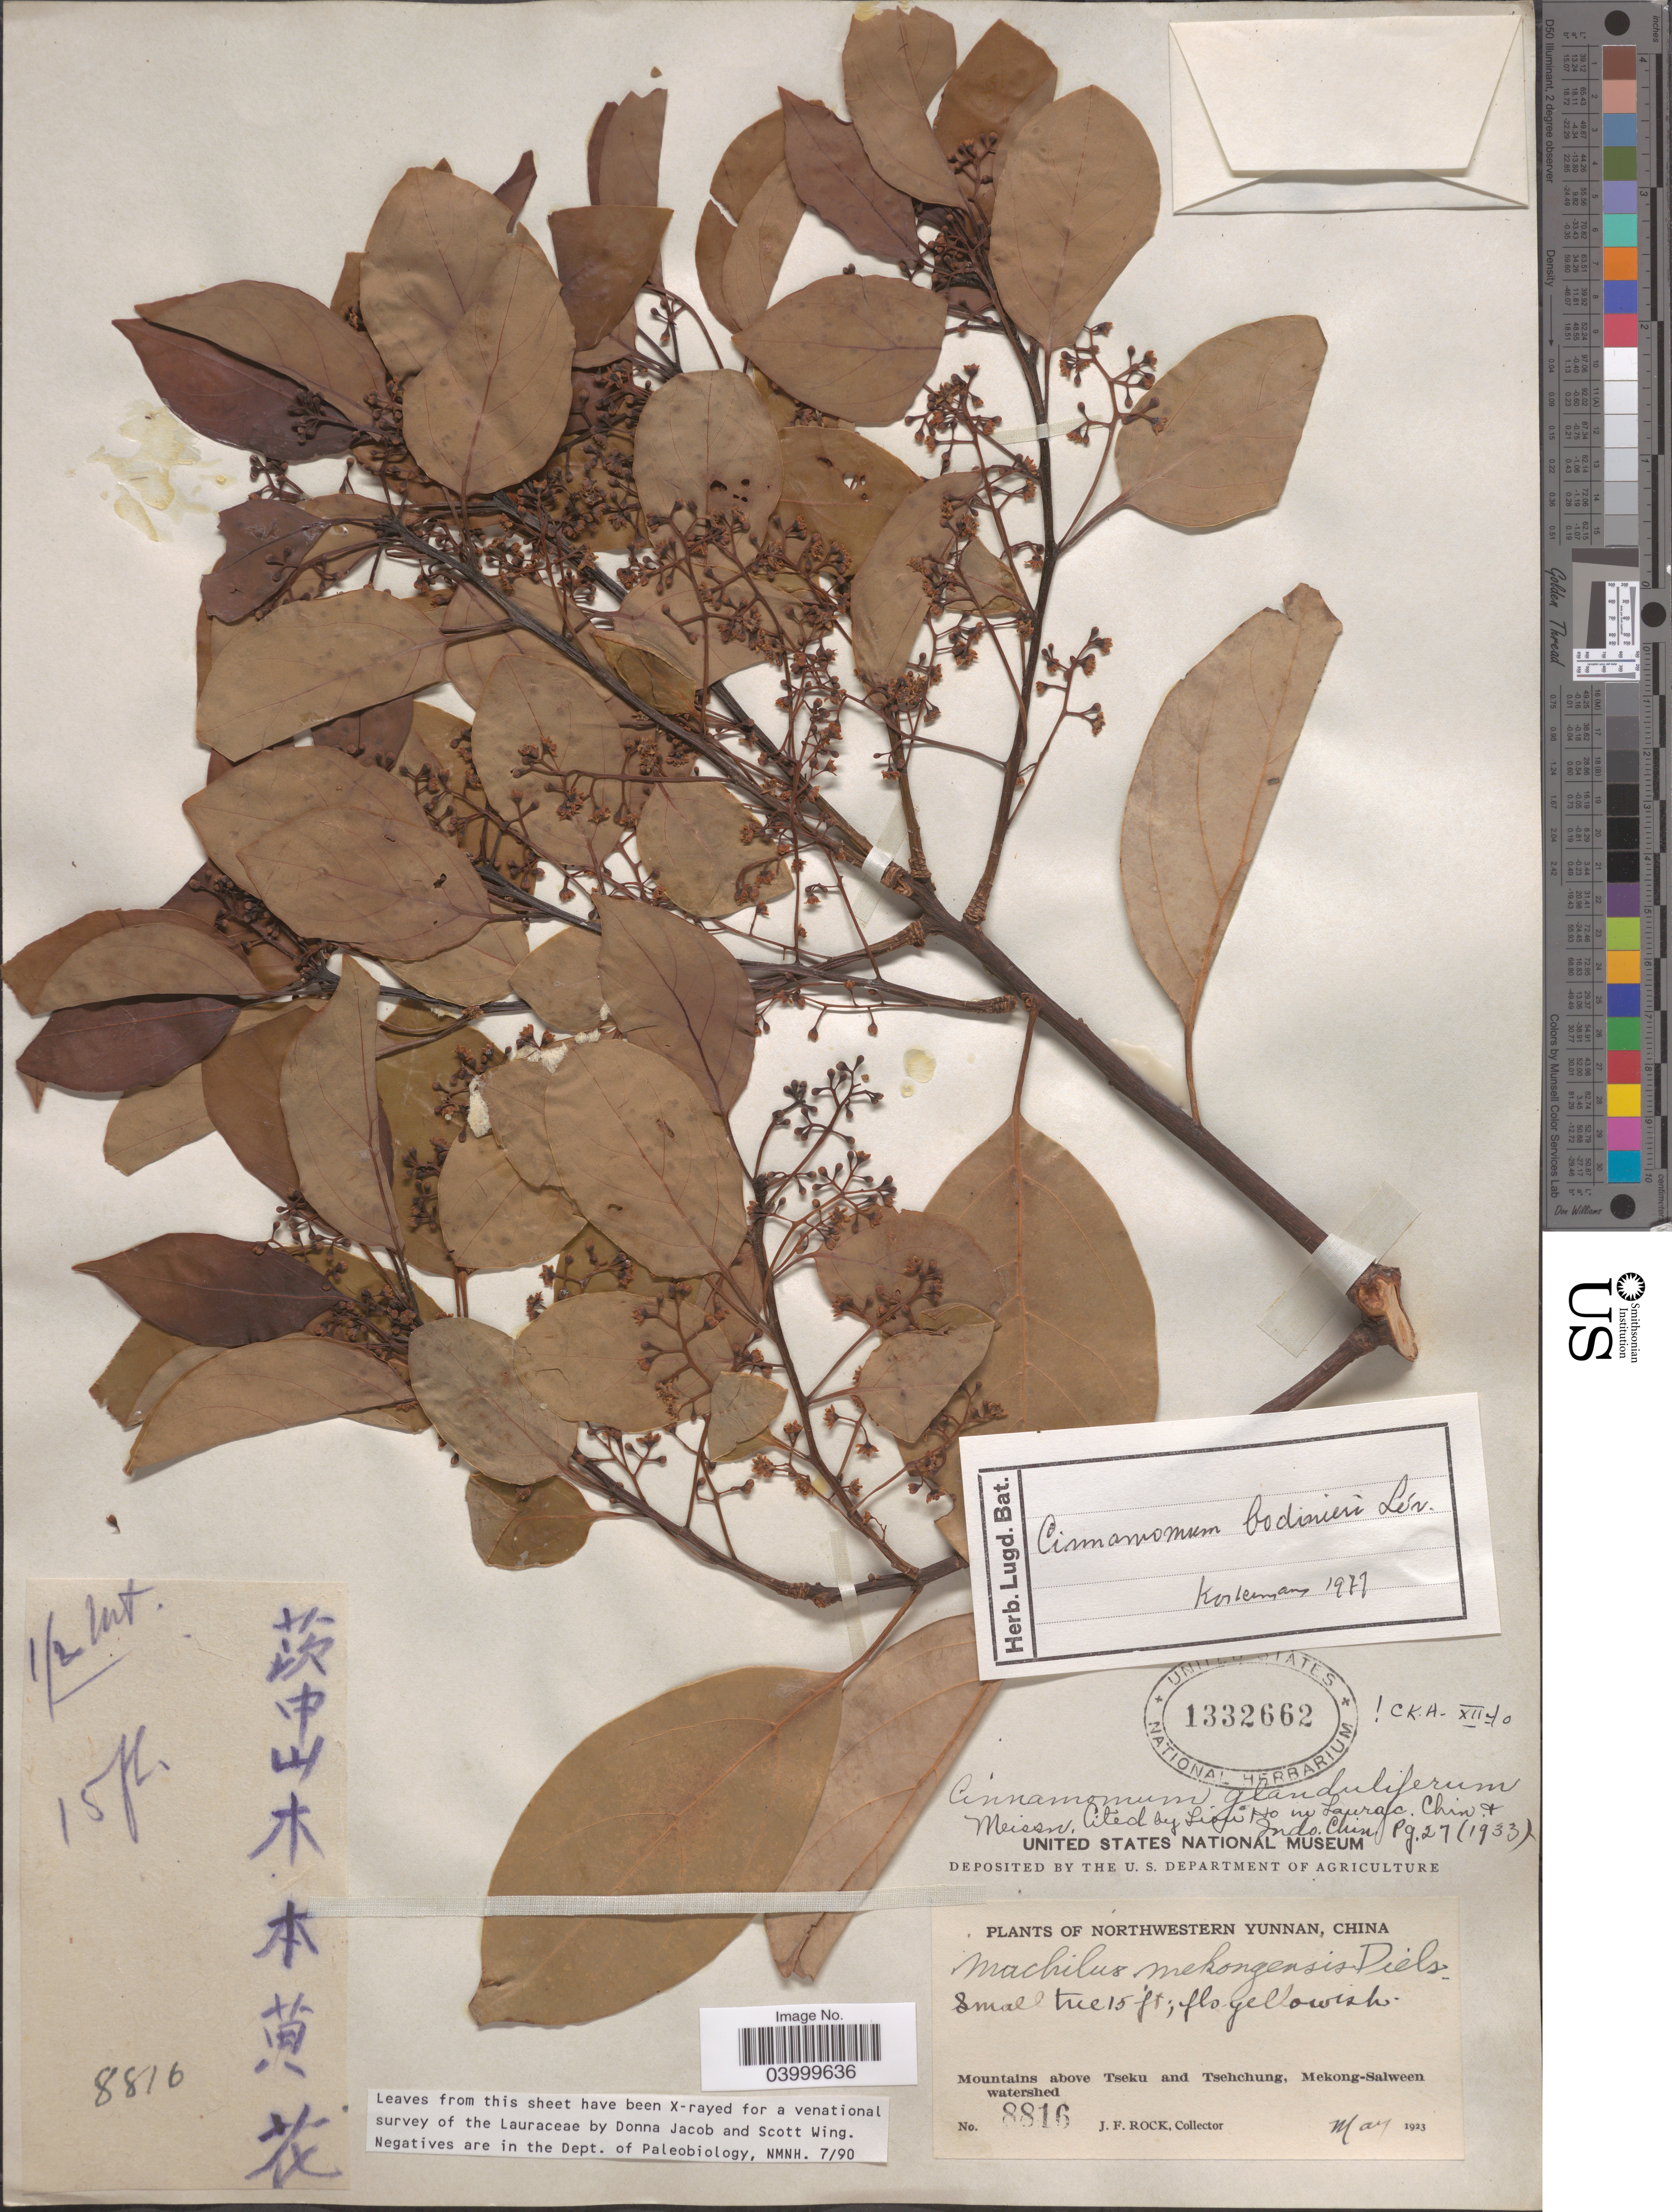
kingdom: Plantae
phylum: Tracheophyta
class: Magnoliopsida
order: Laurales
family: Lauraceae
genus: Cinnamomum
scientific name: Cinnamomum bodinieri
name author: H. Lév.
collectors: J. Rock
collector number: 8816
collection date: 1923-05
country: China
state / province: Yunnan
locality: Northwestern Yunnan. Mountains above Tseku and Tsehchung, Mekong-Salween watershed.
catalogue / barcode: US 1332662